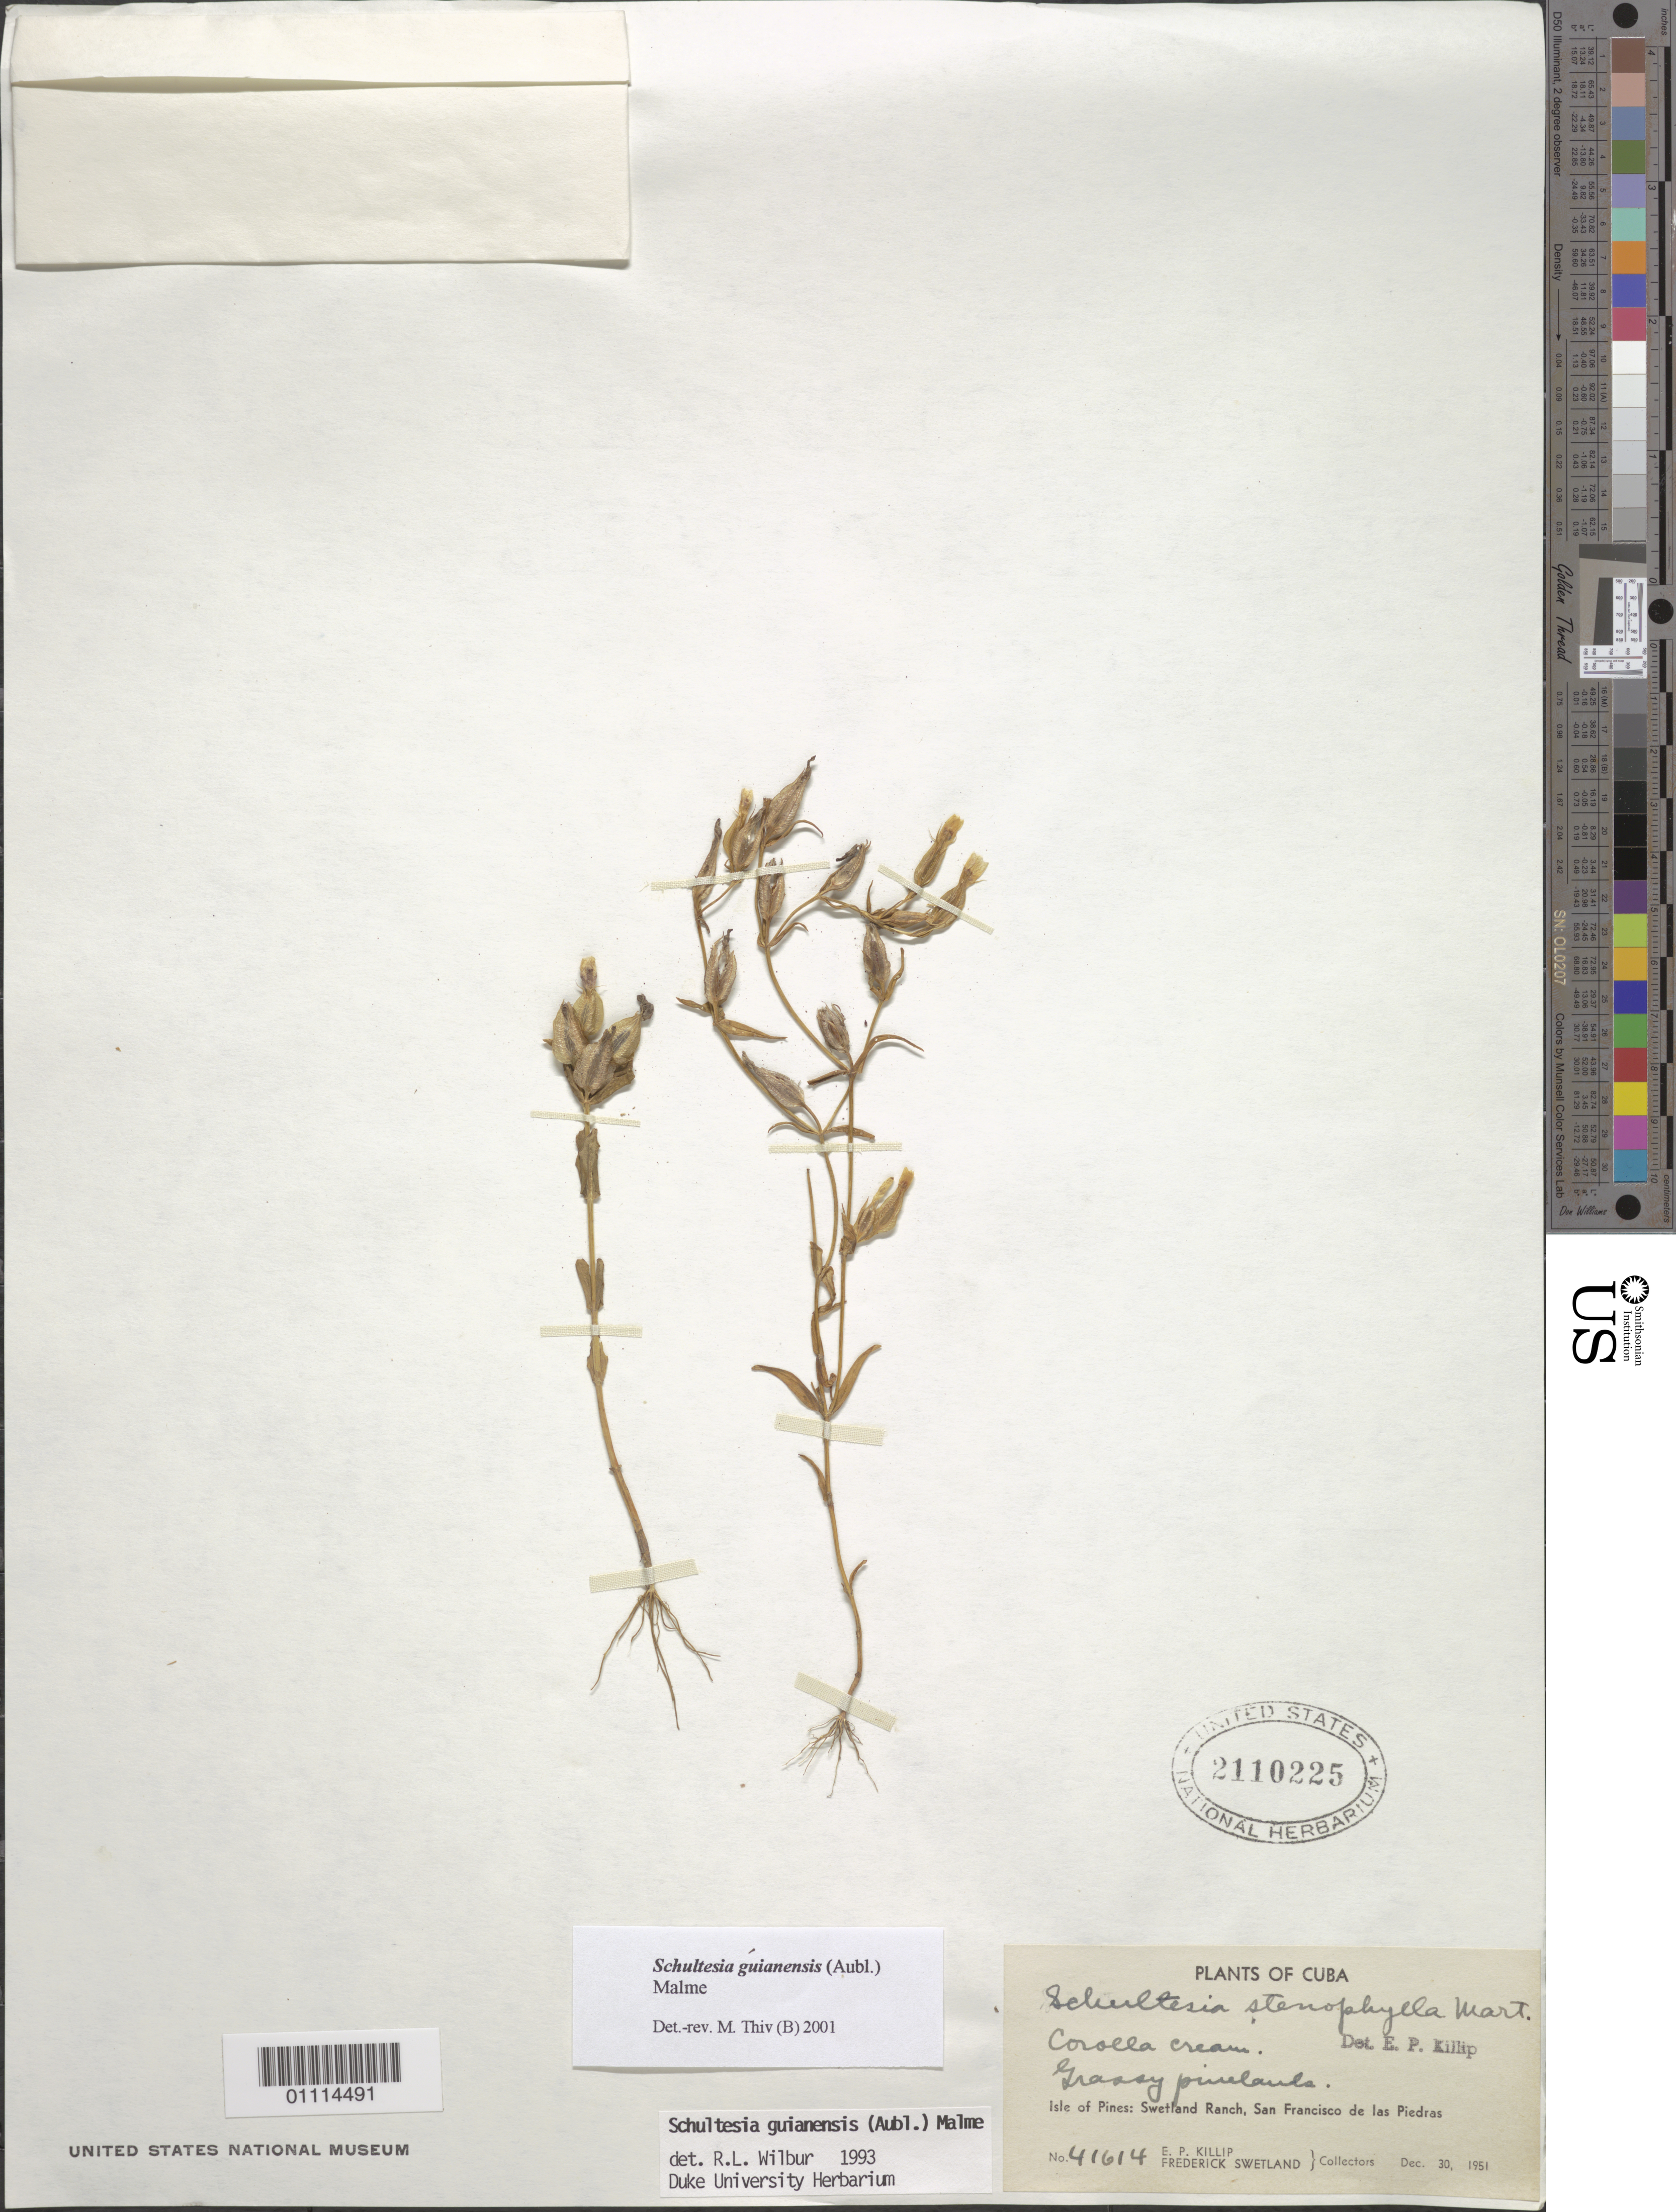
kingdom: Plantae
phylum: Tracheophyta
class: Magnoliopsida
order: Gentianales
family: Gentianaceae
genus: Schultesia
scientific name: Schultesia guianensis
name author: (Aubl.) Malme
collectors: E. P. Killip & F. Swetland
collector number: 41614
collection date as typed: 30 Dec 1951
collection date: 1951-12-30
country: Cuba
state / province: Isla de La Juventud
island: Isla de la Juventud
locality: Swetland Ranch, San Francisco de las Piedras Grassy pinelands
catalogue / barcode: US 2110225